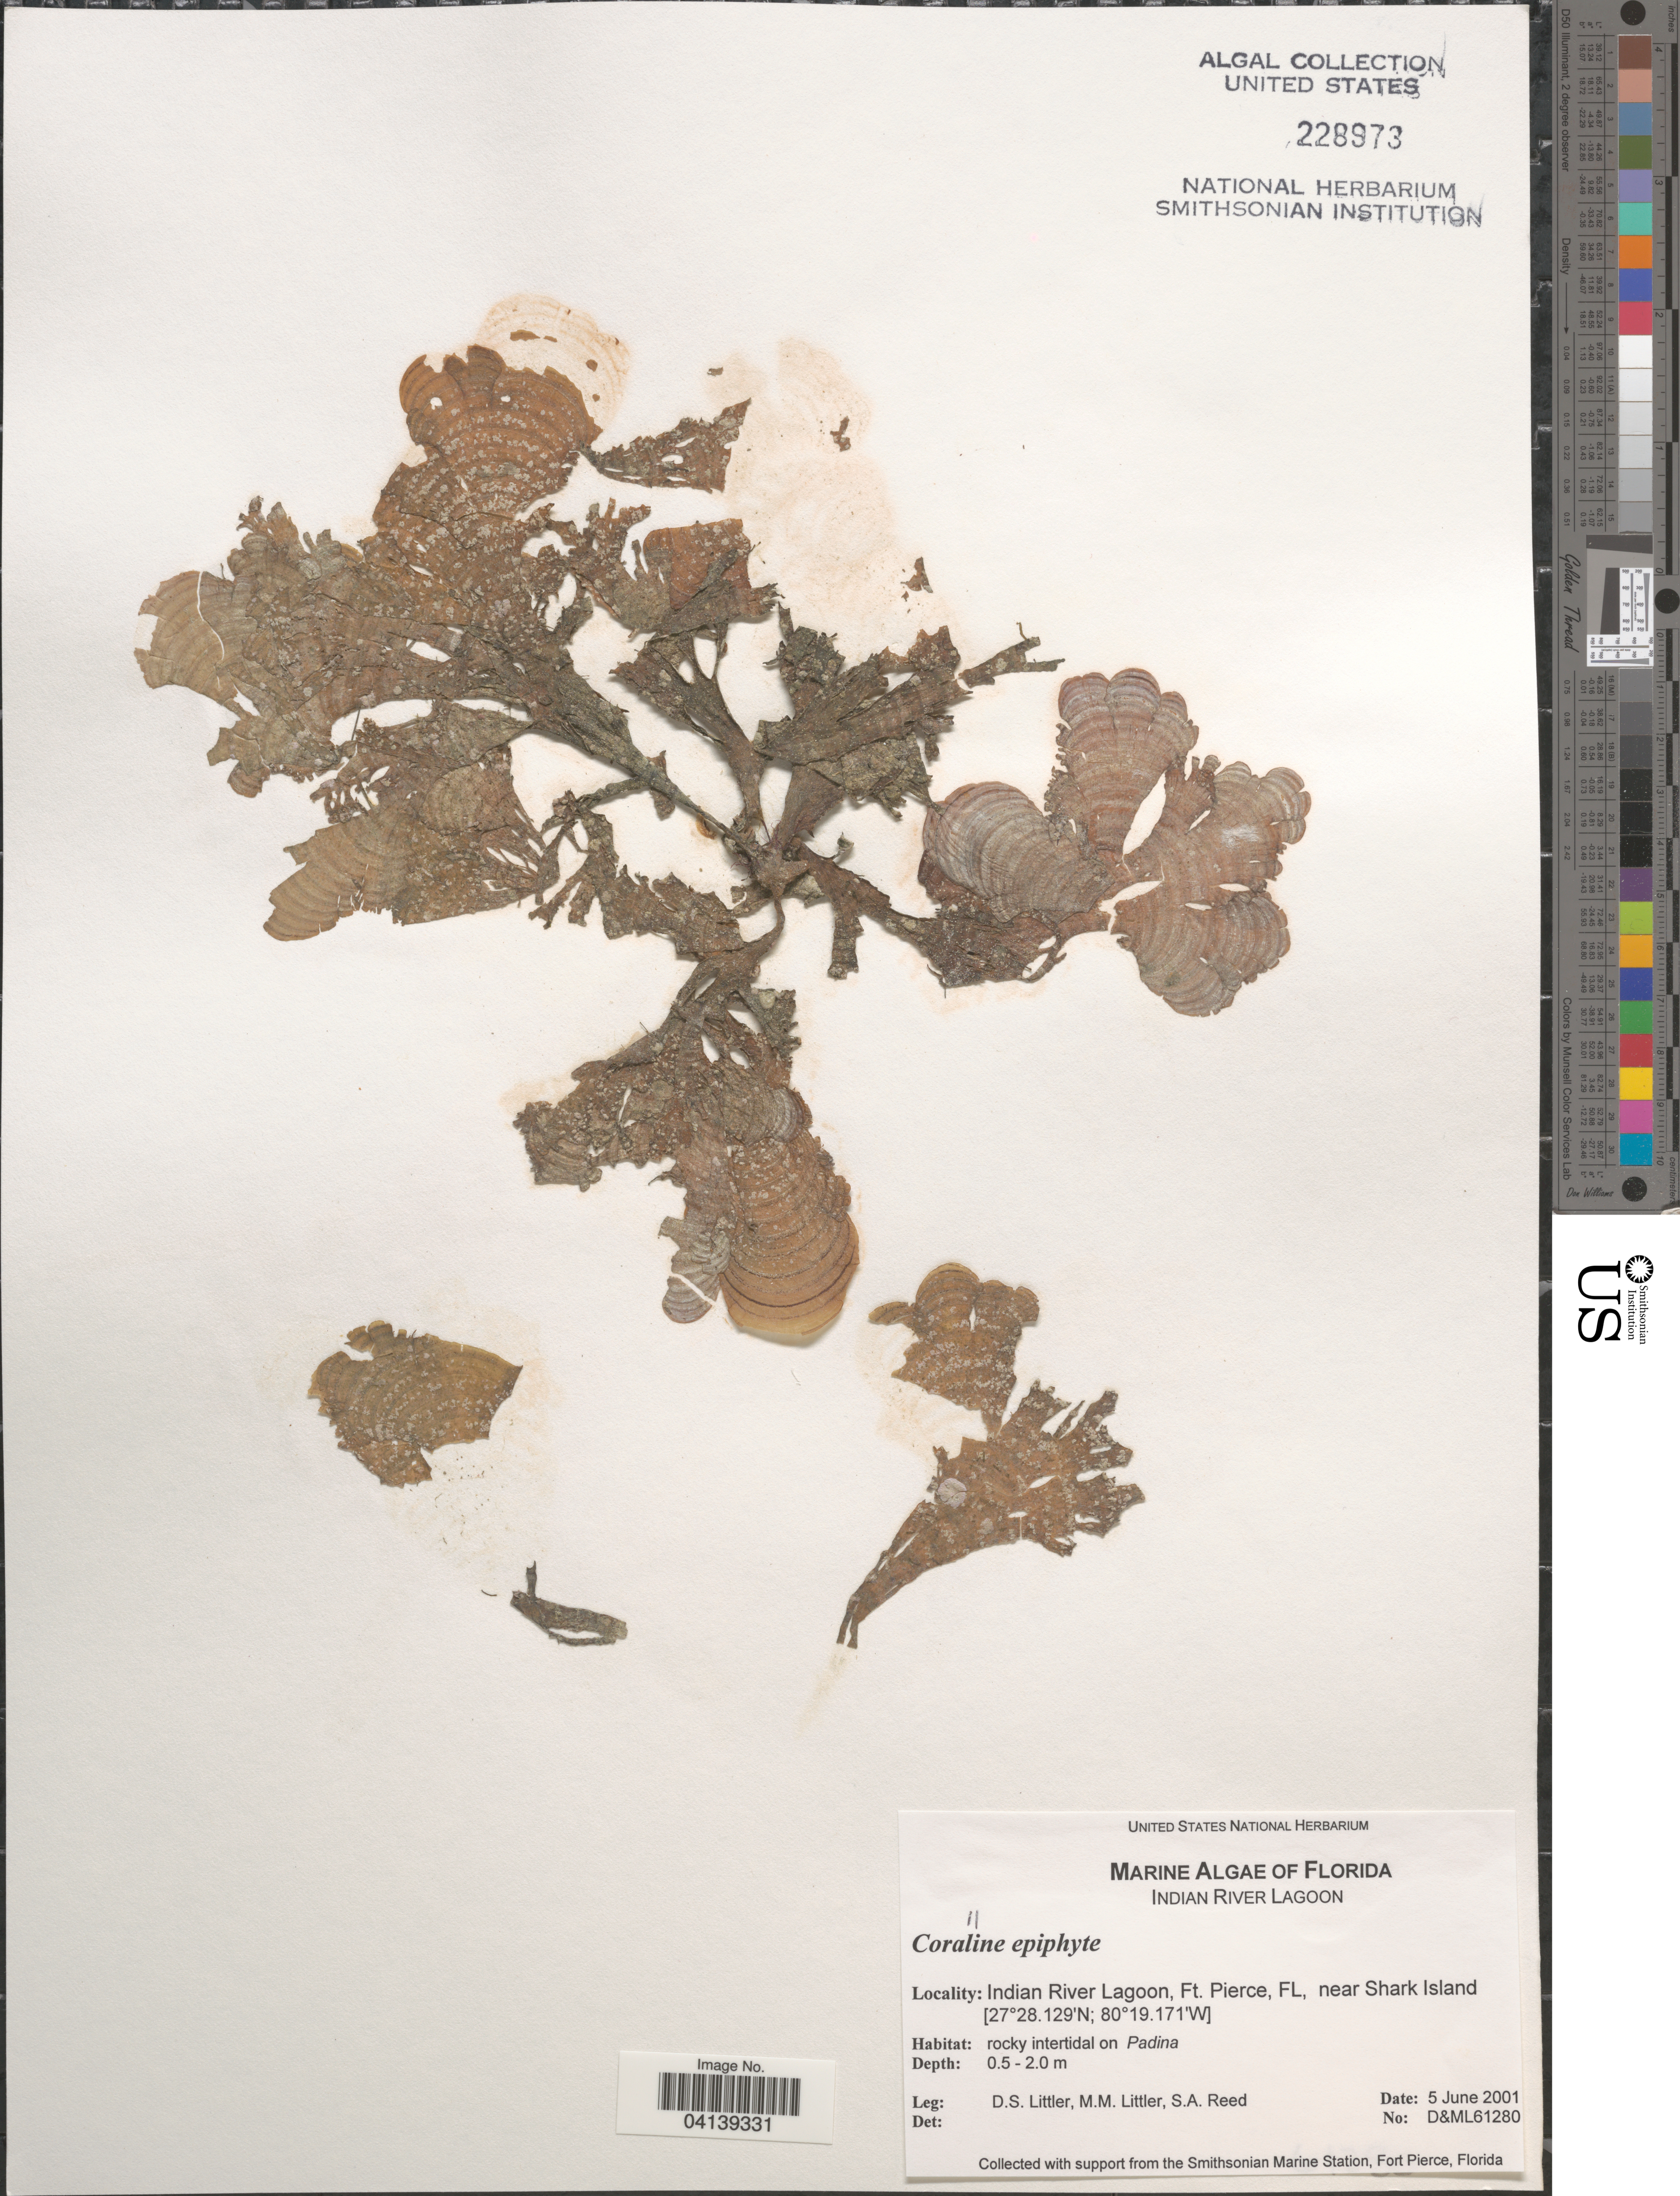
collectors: D. S. Littler & S. Reed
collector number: D&ML61280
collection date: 2001-06-05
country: United States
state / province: Florida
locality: Indian River Lagoon, Ft. Pierce, near Shark Island.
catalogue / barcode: US 228973